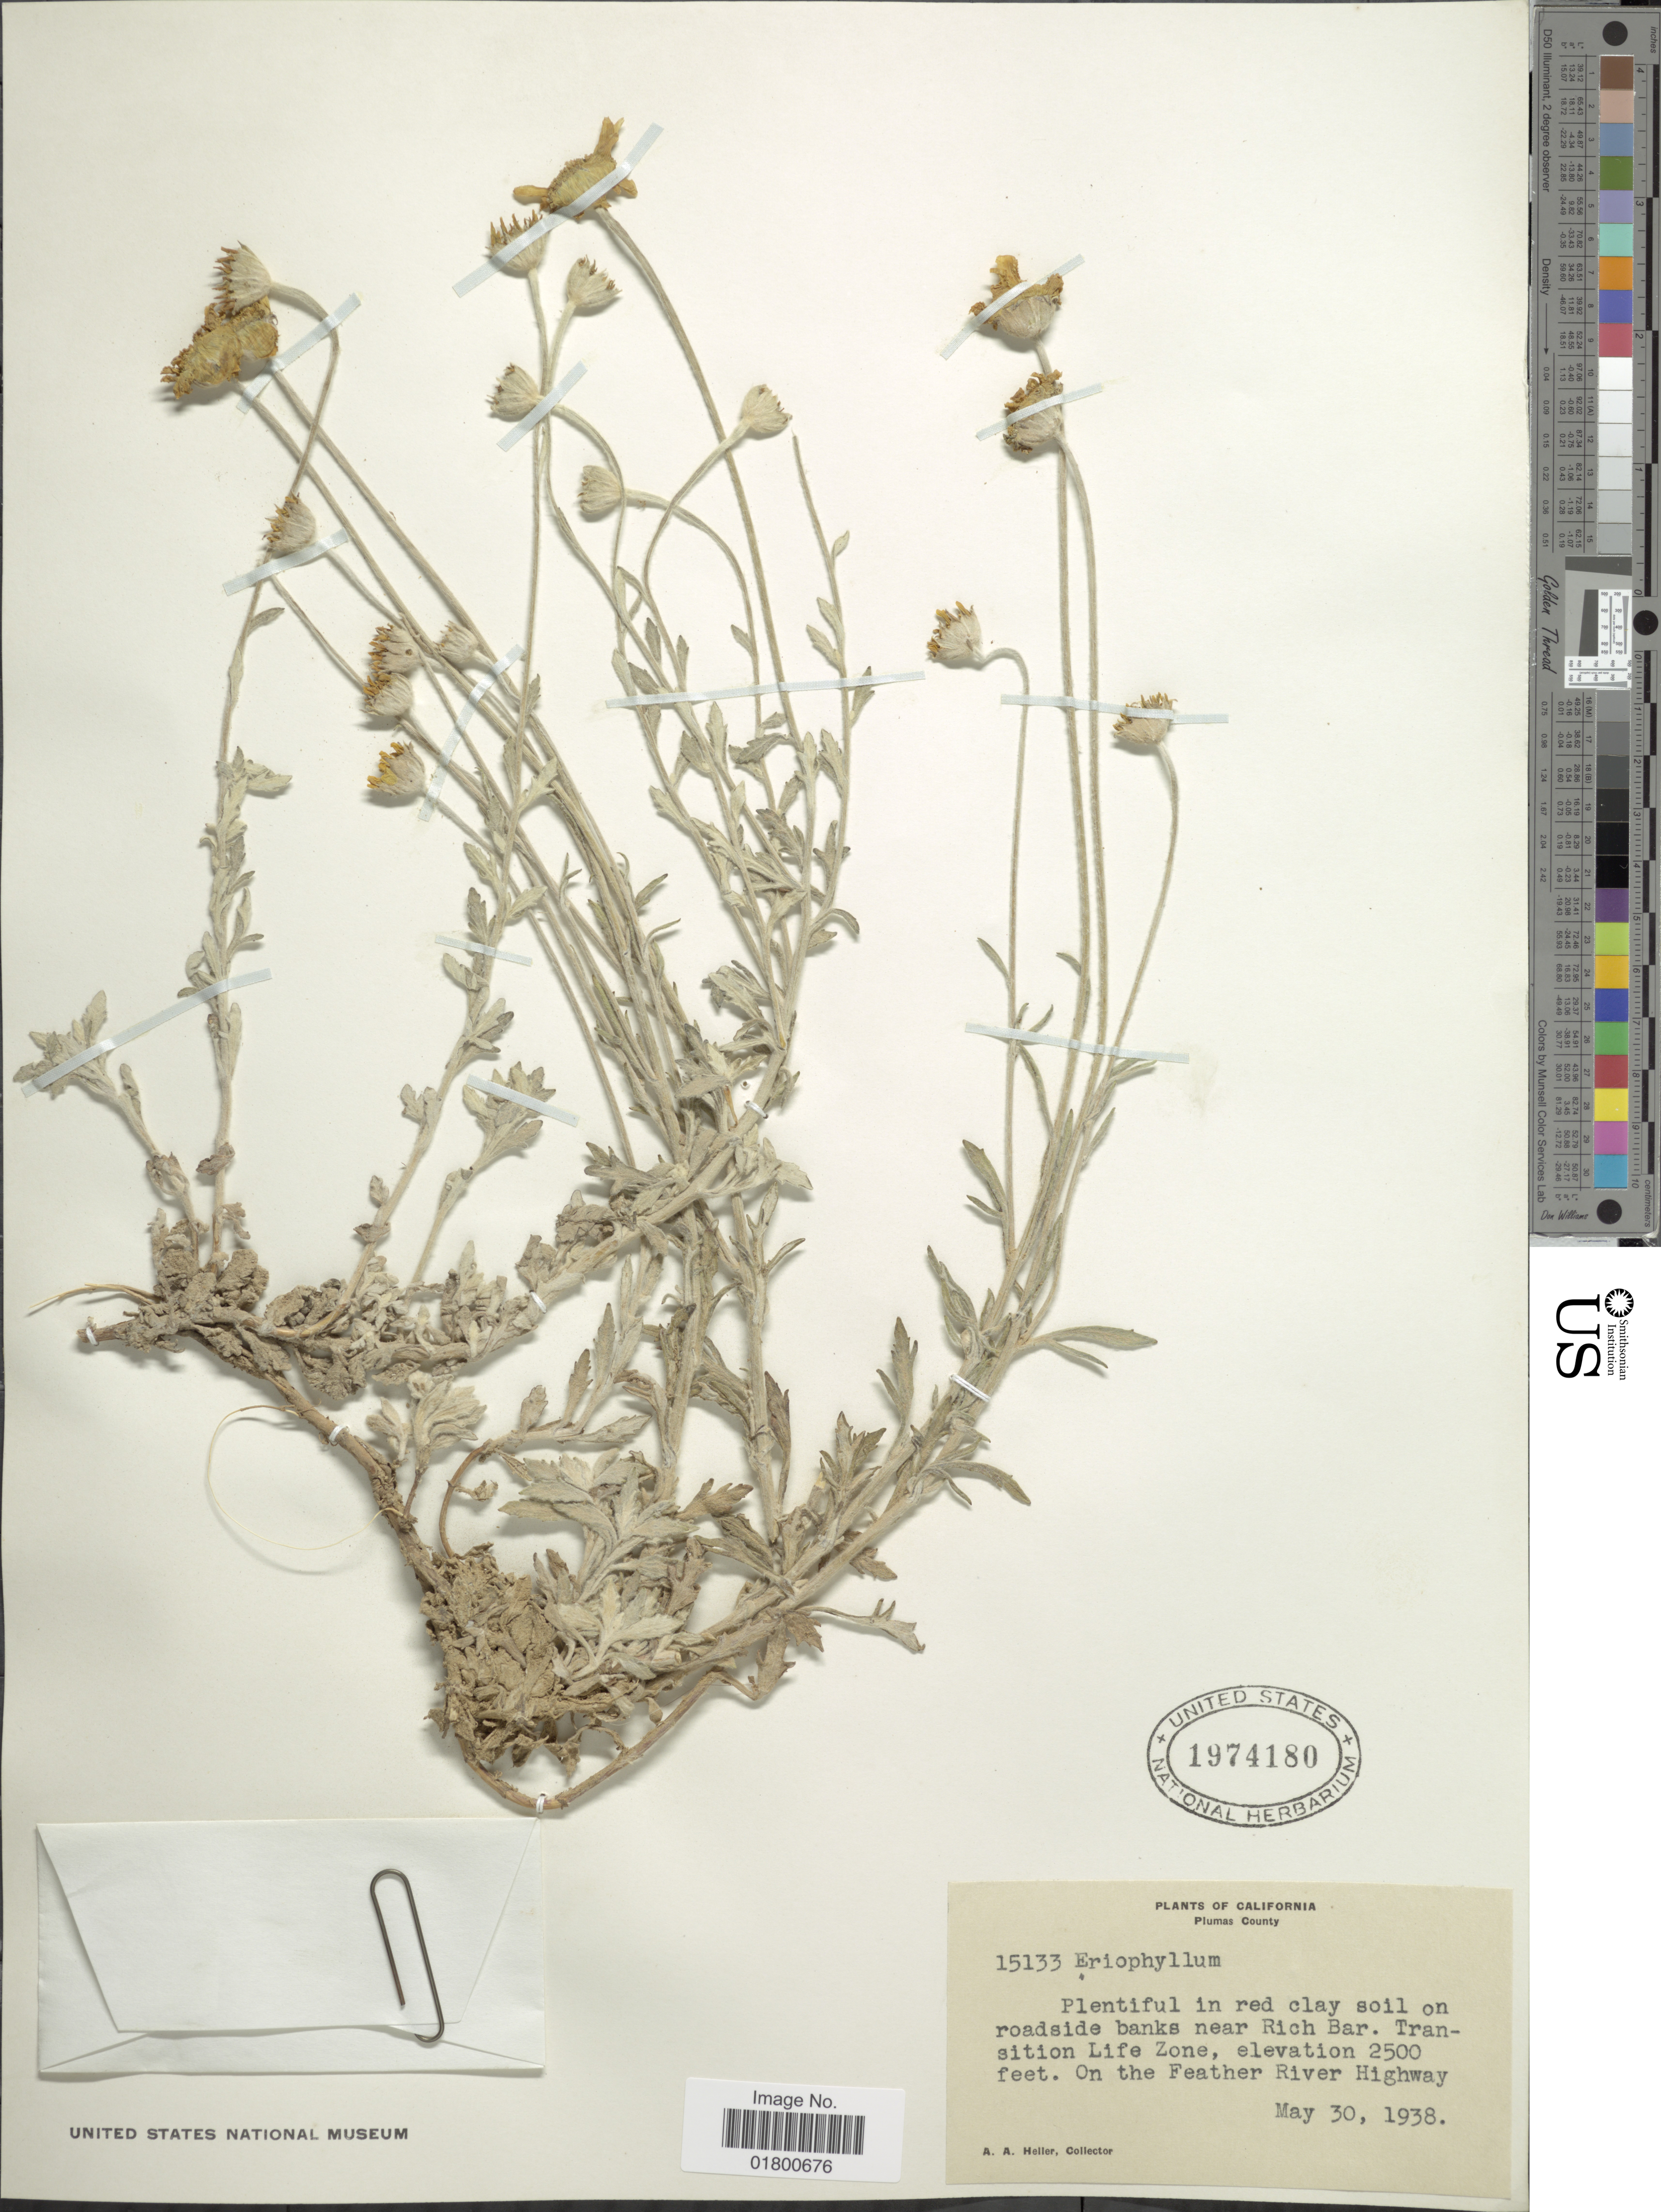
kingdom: Plantae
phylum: Tracheophyta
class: Magnoliopsida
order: Asterales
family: Asteraceae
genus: Eriophyllum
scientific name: Eriophyllum sp.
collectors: A. A. Heller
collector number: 15133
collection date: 1938-05-30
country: United States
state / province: California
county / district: Plumas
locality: Plumas County, On roadside banks near Rich Bar, Transition LIfe Zone, On the Feather River Highway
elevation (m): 762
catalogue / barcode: US 1974180